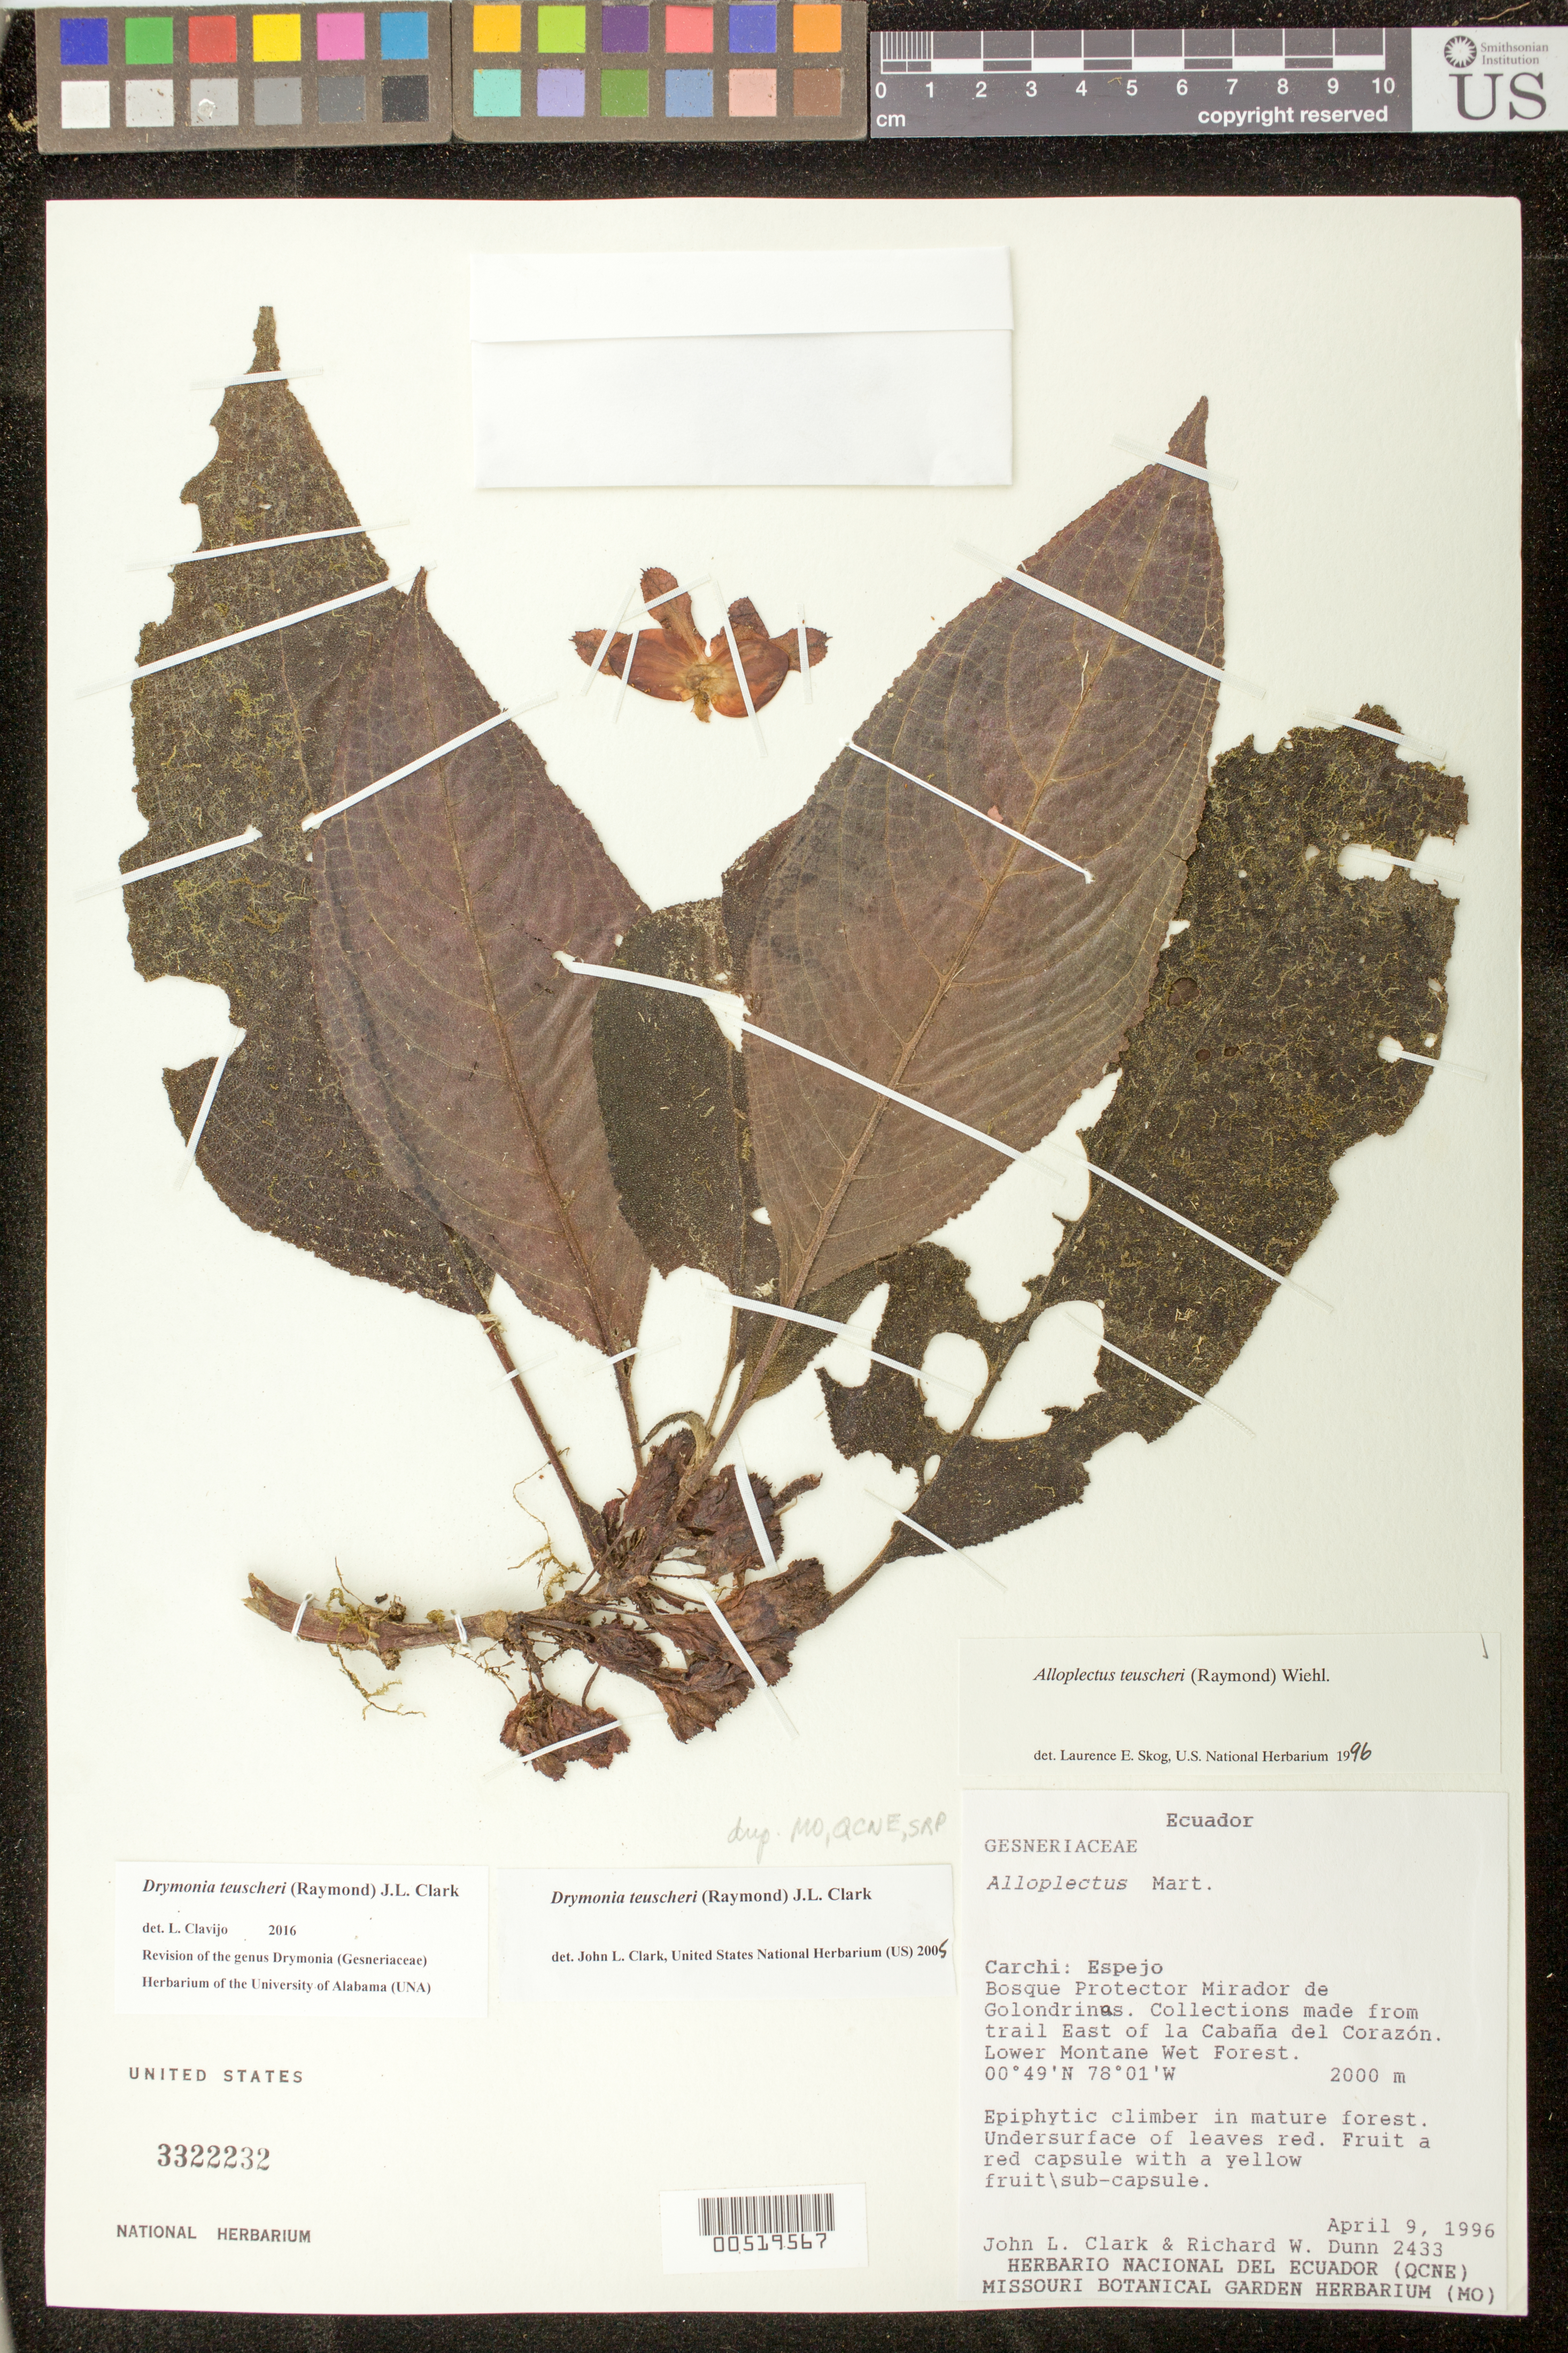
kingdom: Plantae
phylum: Tracheophyta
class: Magnoliopsida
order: Lamiales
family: Gesneriaceae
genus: Drymonia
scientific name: Drymonia teuscheri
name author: (Raymond) J.L. Clark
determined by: Clark, J. L., (SEL), The Marie Selby Botanical Garden (UNITED STATES)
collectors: J. L. Clark & R. Dunn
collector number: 2433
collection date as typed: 09 Apr 1996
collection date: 1996-04-09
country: Ecuador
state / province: Carchi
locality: Espejo; Bosque Protector Mirador de Golondrinas; from trail E of la Cabaña del Corazón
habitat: Lower montane wet forest; in mature forest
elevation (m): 2000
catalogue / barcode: US 3322232